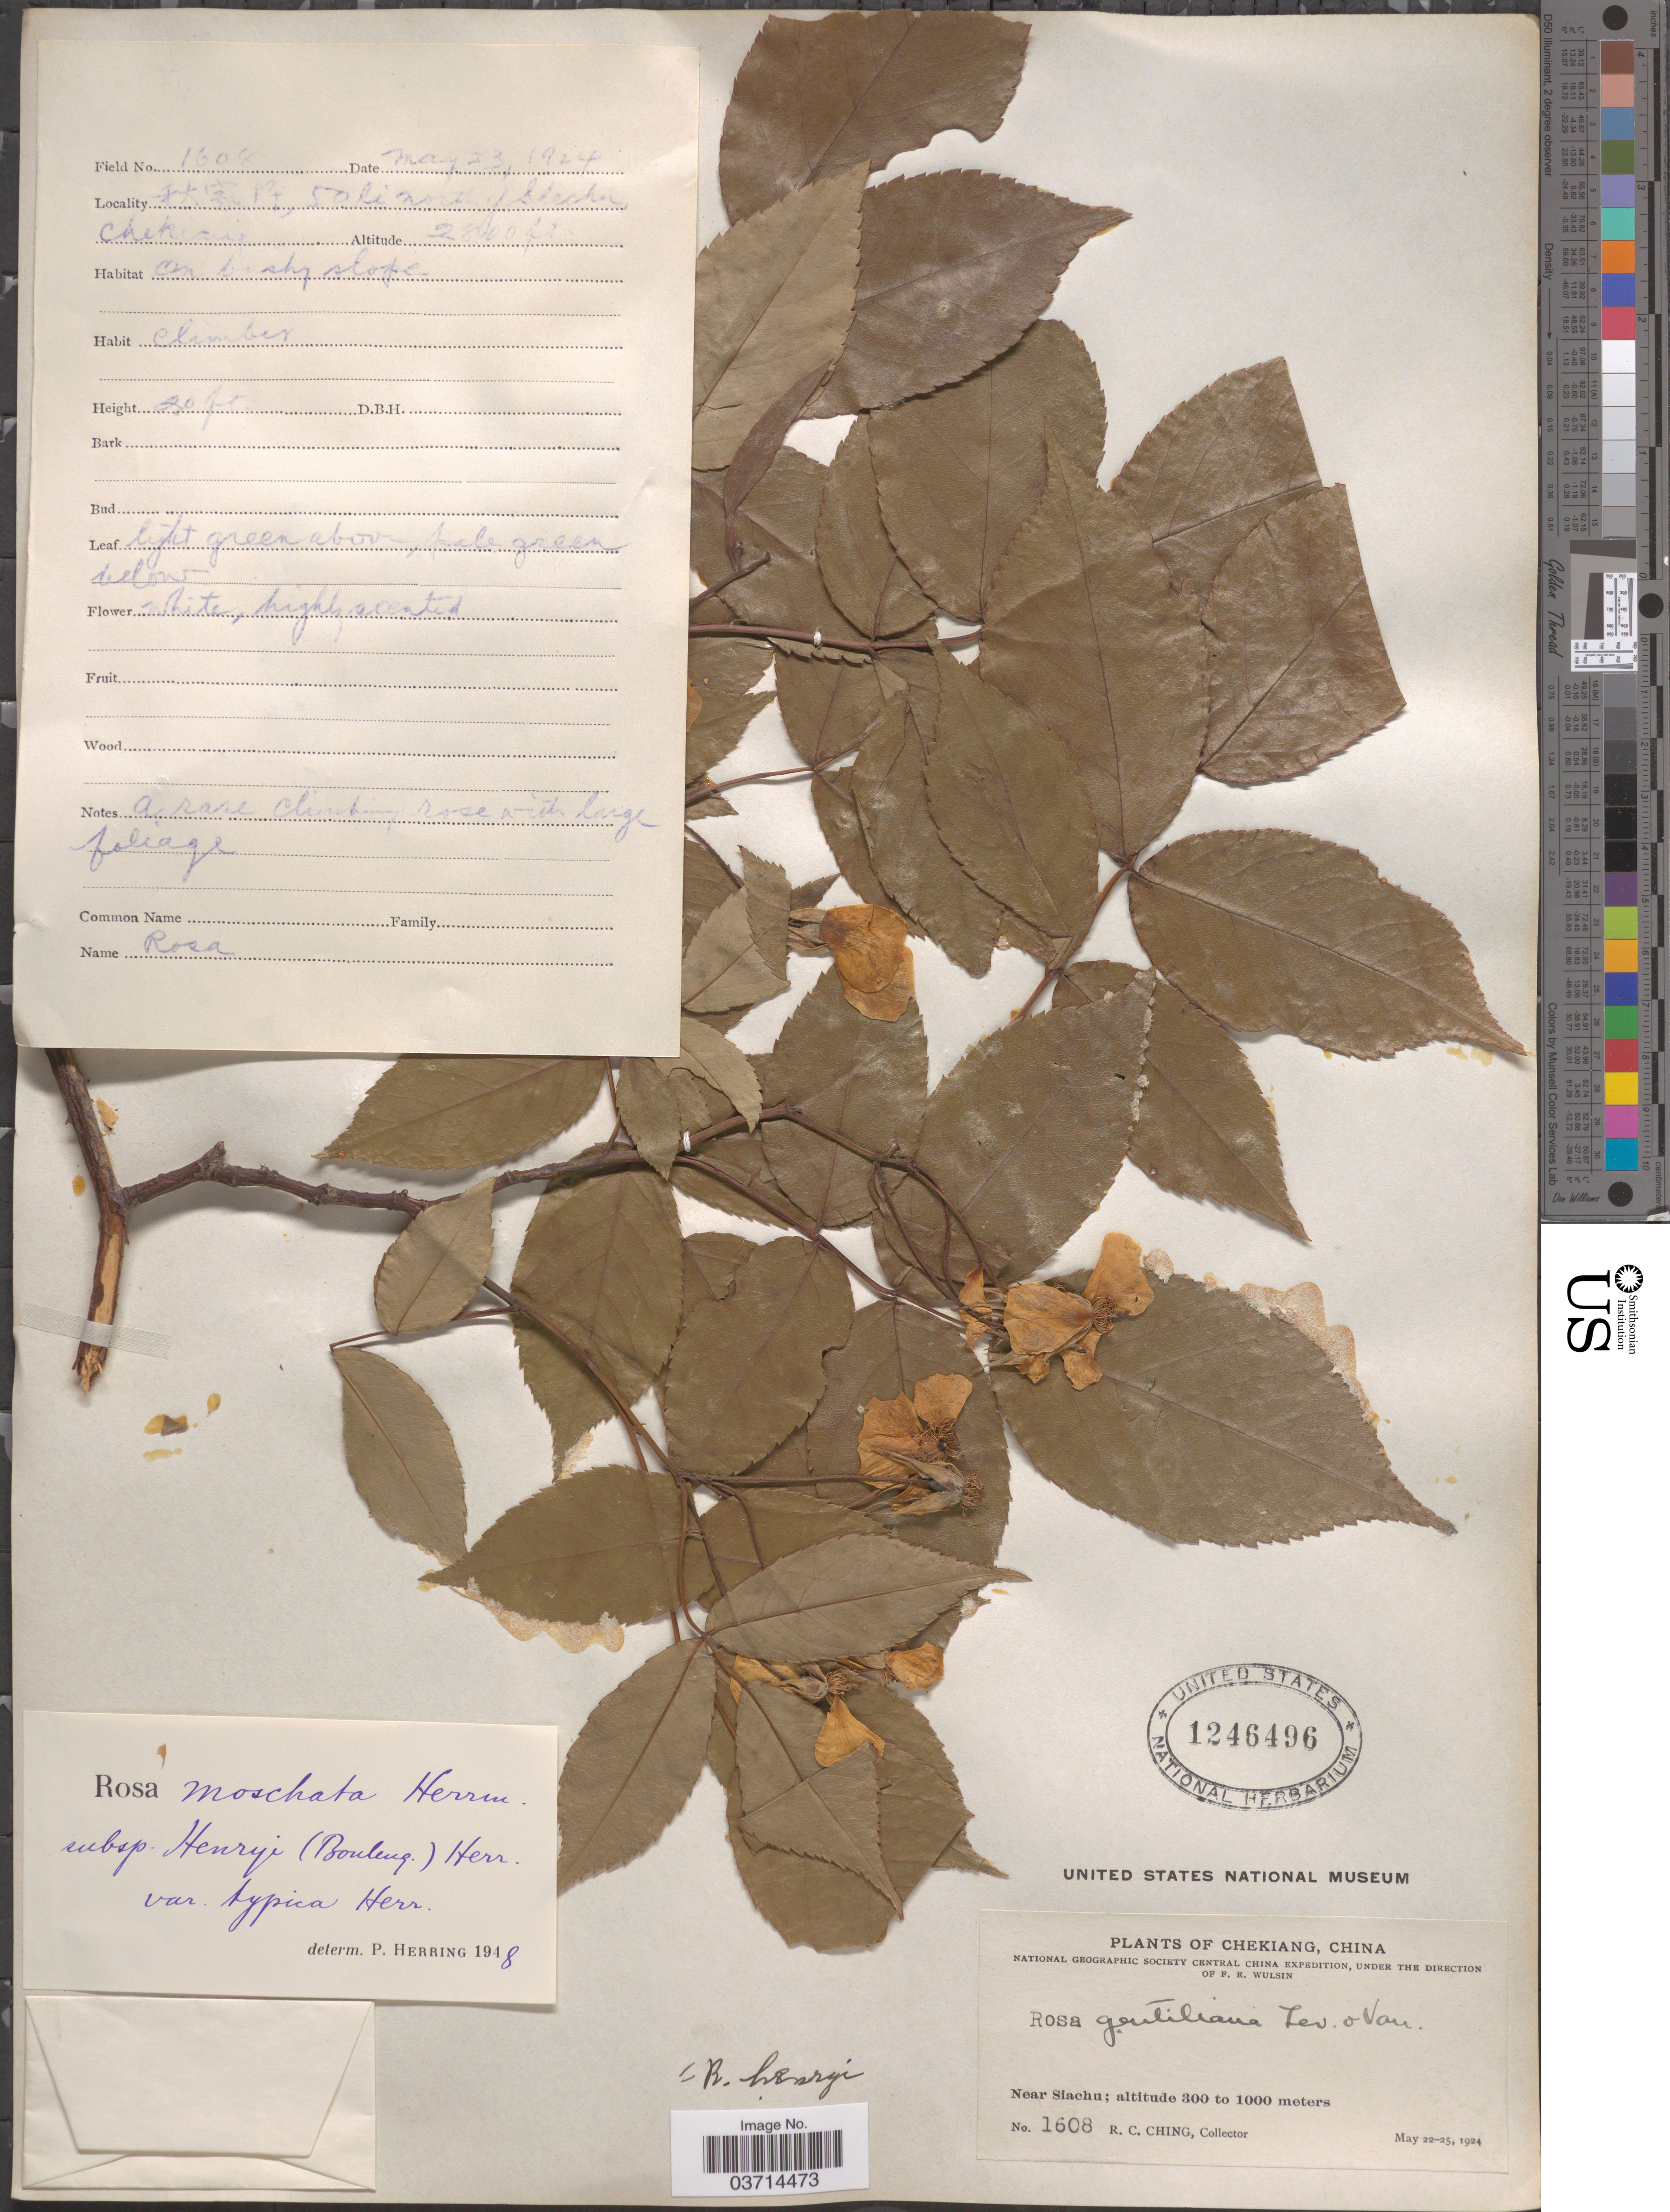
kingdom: Plantae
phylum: Tracheophyta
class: Magnoliopsida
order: Rosales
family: Rosaceae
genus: Rosa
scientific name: Rosa henryi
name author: Boulenger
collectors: R. C. Ching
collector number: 1608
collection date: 1924-05-23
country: China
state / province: Zhejiang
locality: Chekiang. Near Siachu. X, 50 li. north of Siachu.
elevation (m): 853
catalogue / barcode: US 1246496